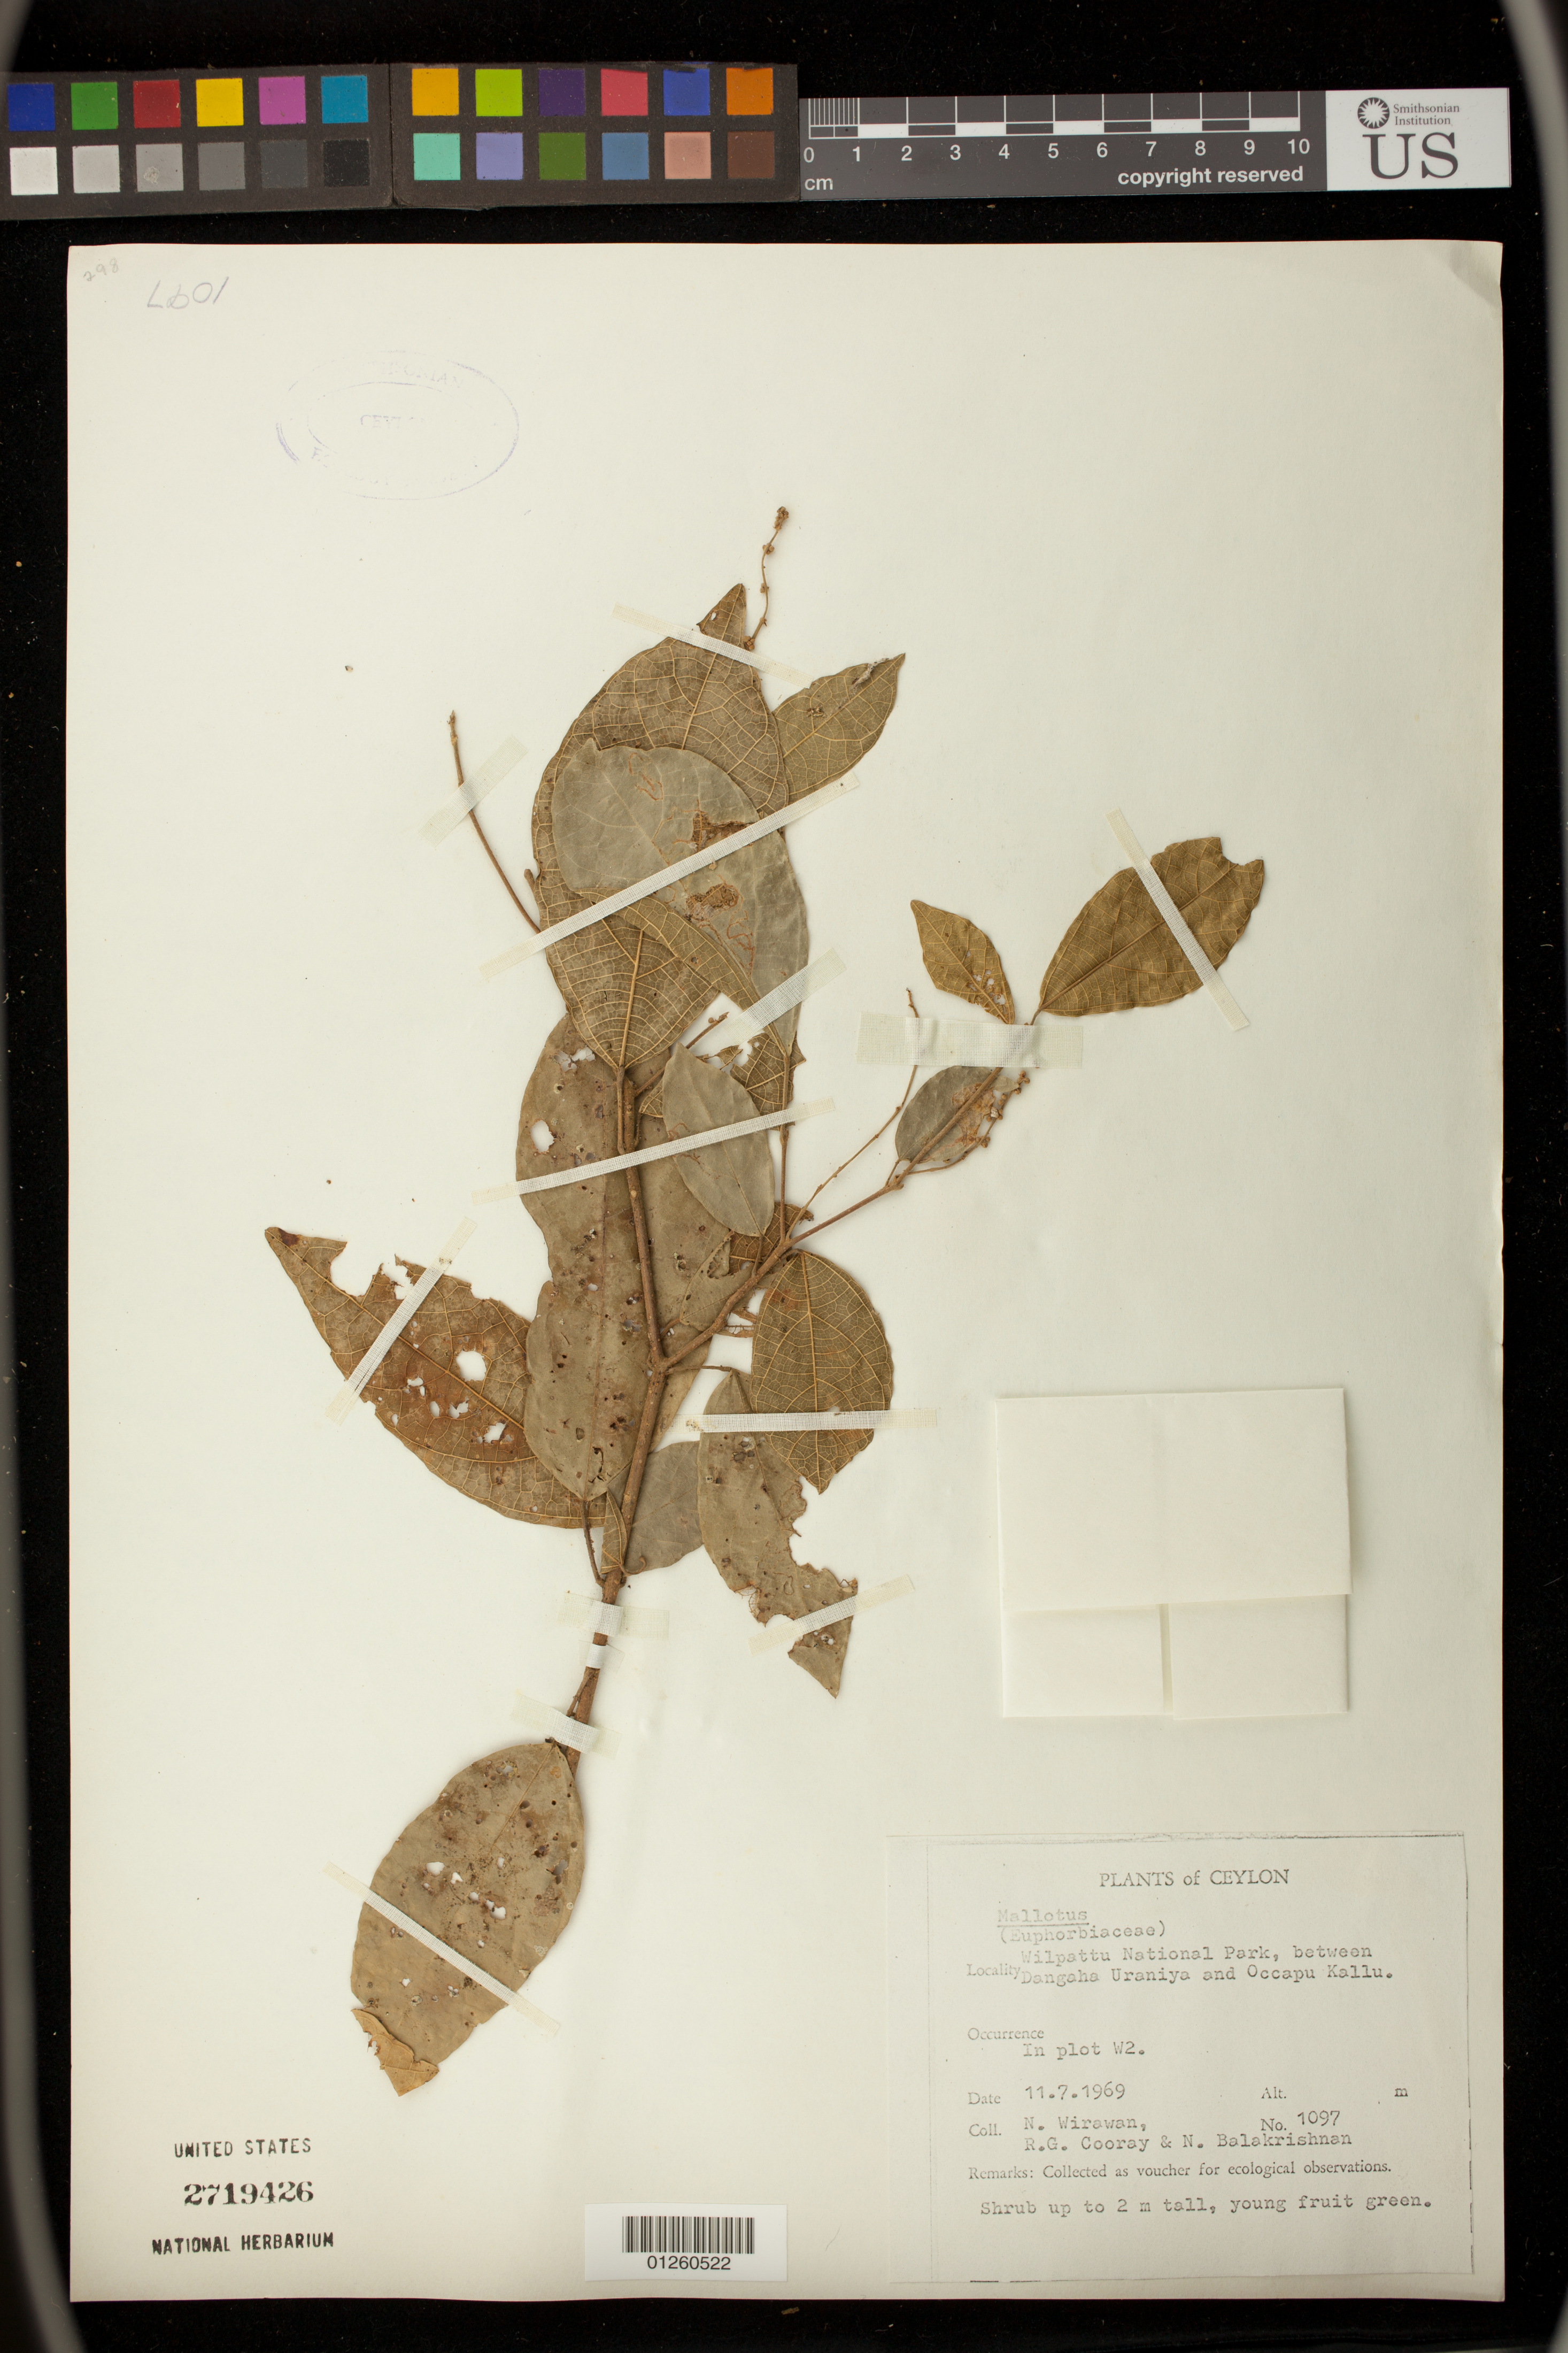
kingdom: Plantae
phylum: Tracheophyta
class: Magnoliopsida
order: Malpighiales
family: Euphorbiaceae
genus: Mallotus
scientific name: Mallotus sp.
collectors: N. Wirawan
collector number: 1097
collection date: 1969-07-11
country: Sri Lanka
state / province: North Western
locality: Wilpattu National Park, between Dangaha Uraniya and Occapu Kallu.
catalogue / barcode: US 2719426